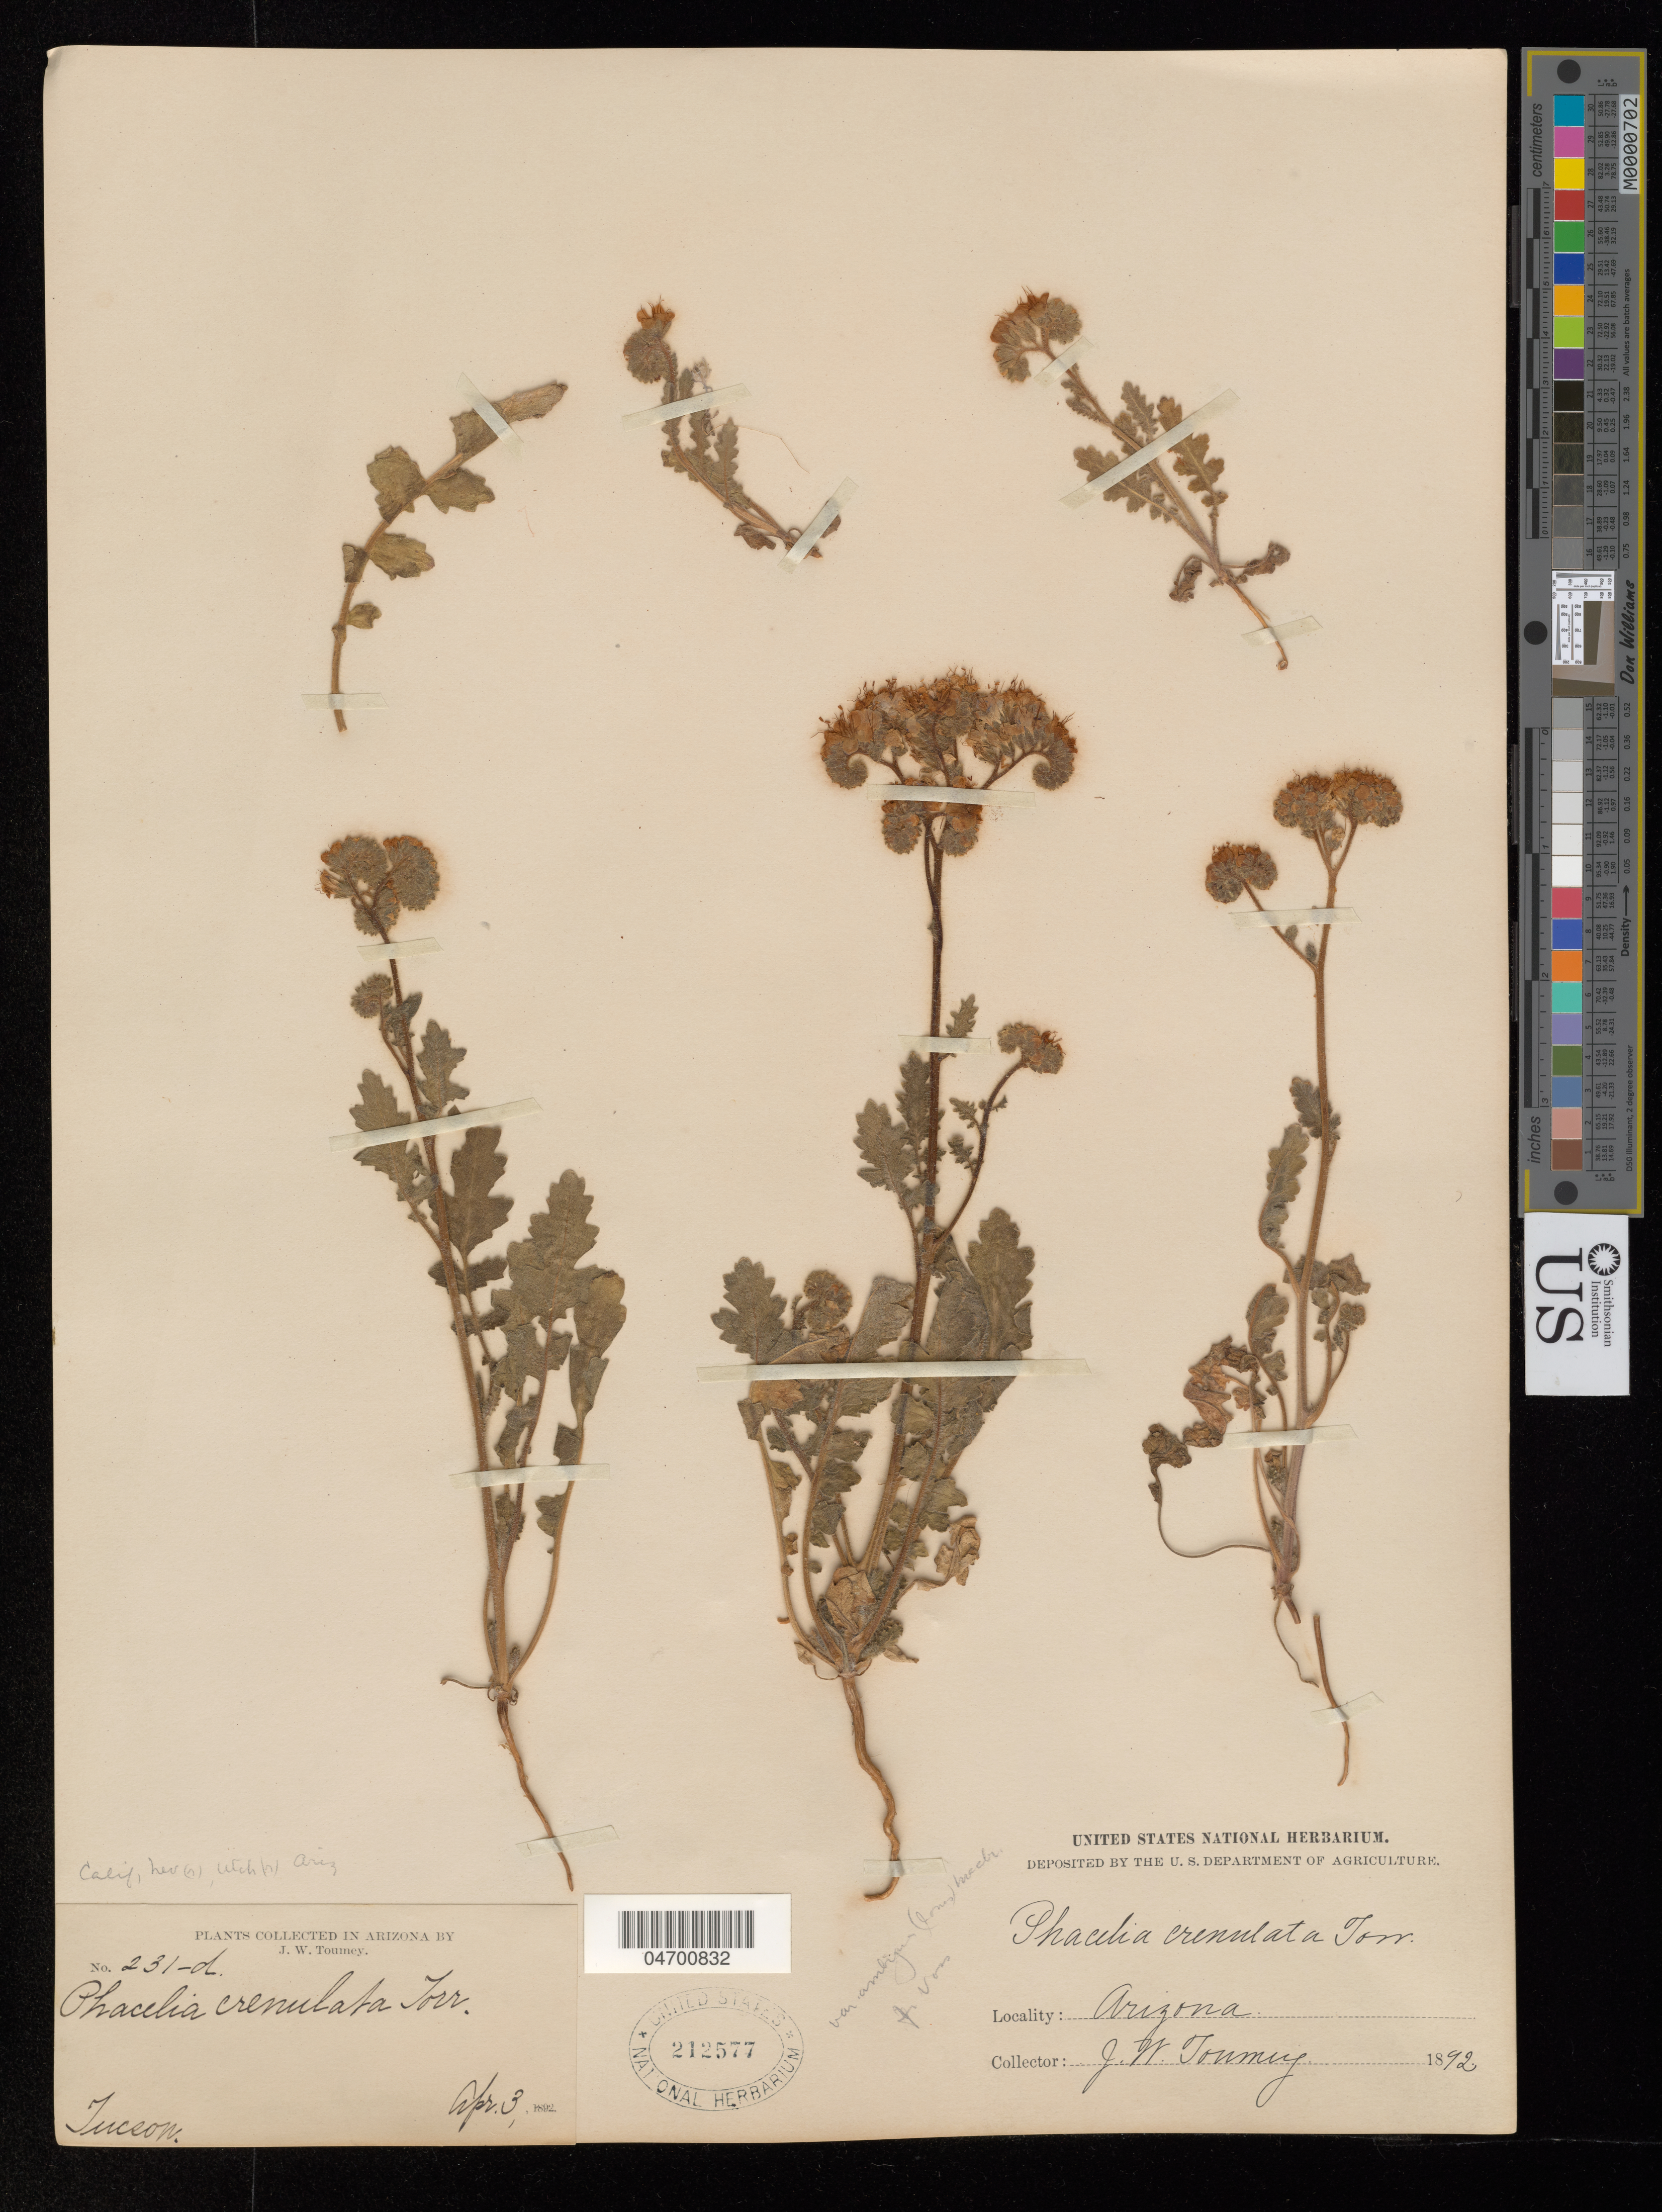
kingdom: Plantae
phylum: Tracheophyta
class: Magnoliopsida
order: Boraginales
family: Hydrophyllaceae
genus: Phacelia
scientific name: Phacelia crenulata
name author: Torr. ex S. Watson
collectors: J. W. Toumey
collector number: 231-d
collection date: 1892-04-03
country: United States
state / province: Arizona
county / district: Pima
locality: Tucson.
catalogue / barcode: US 212577